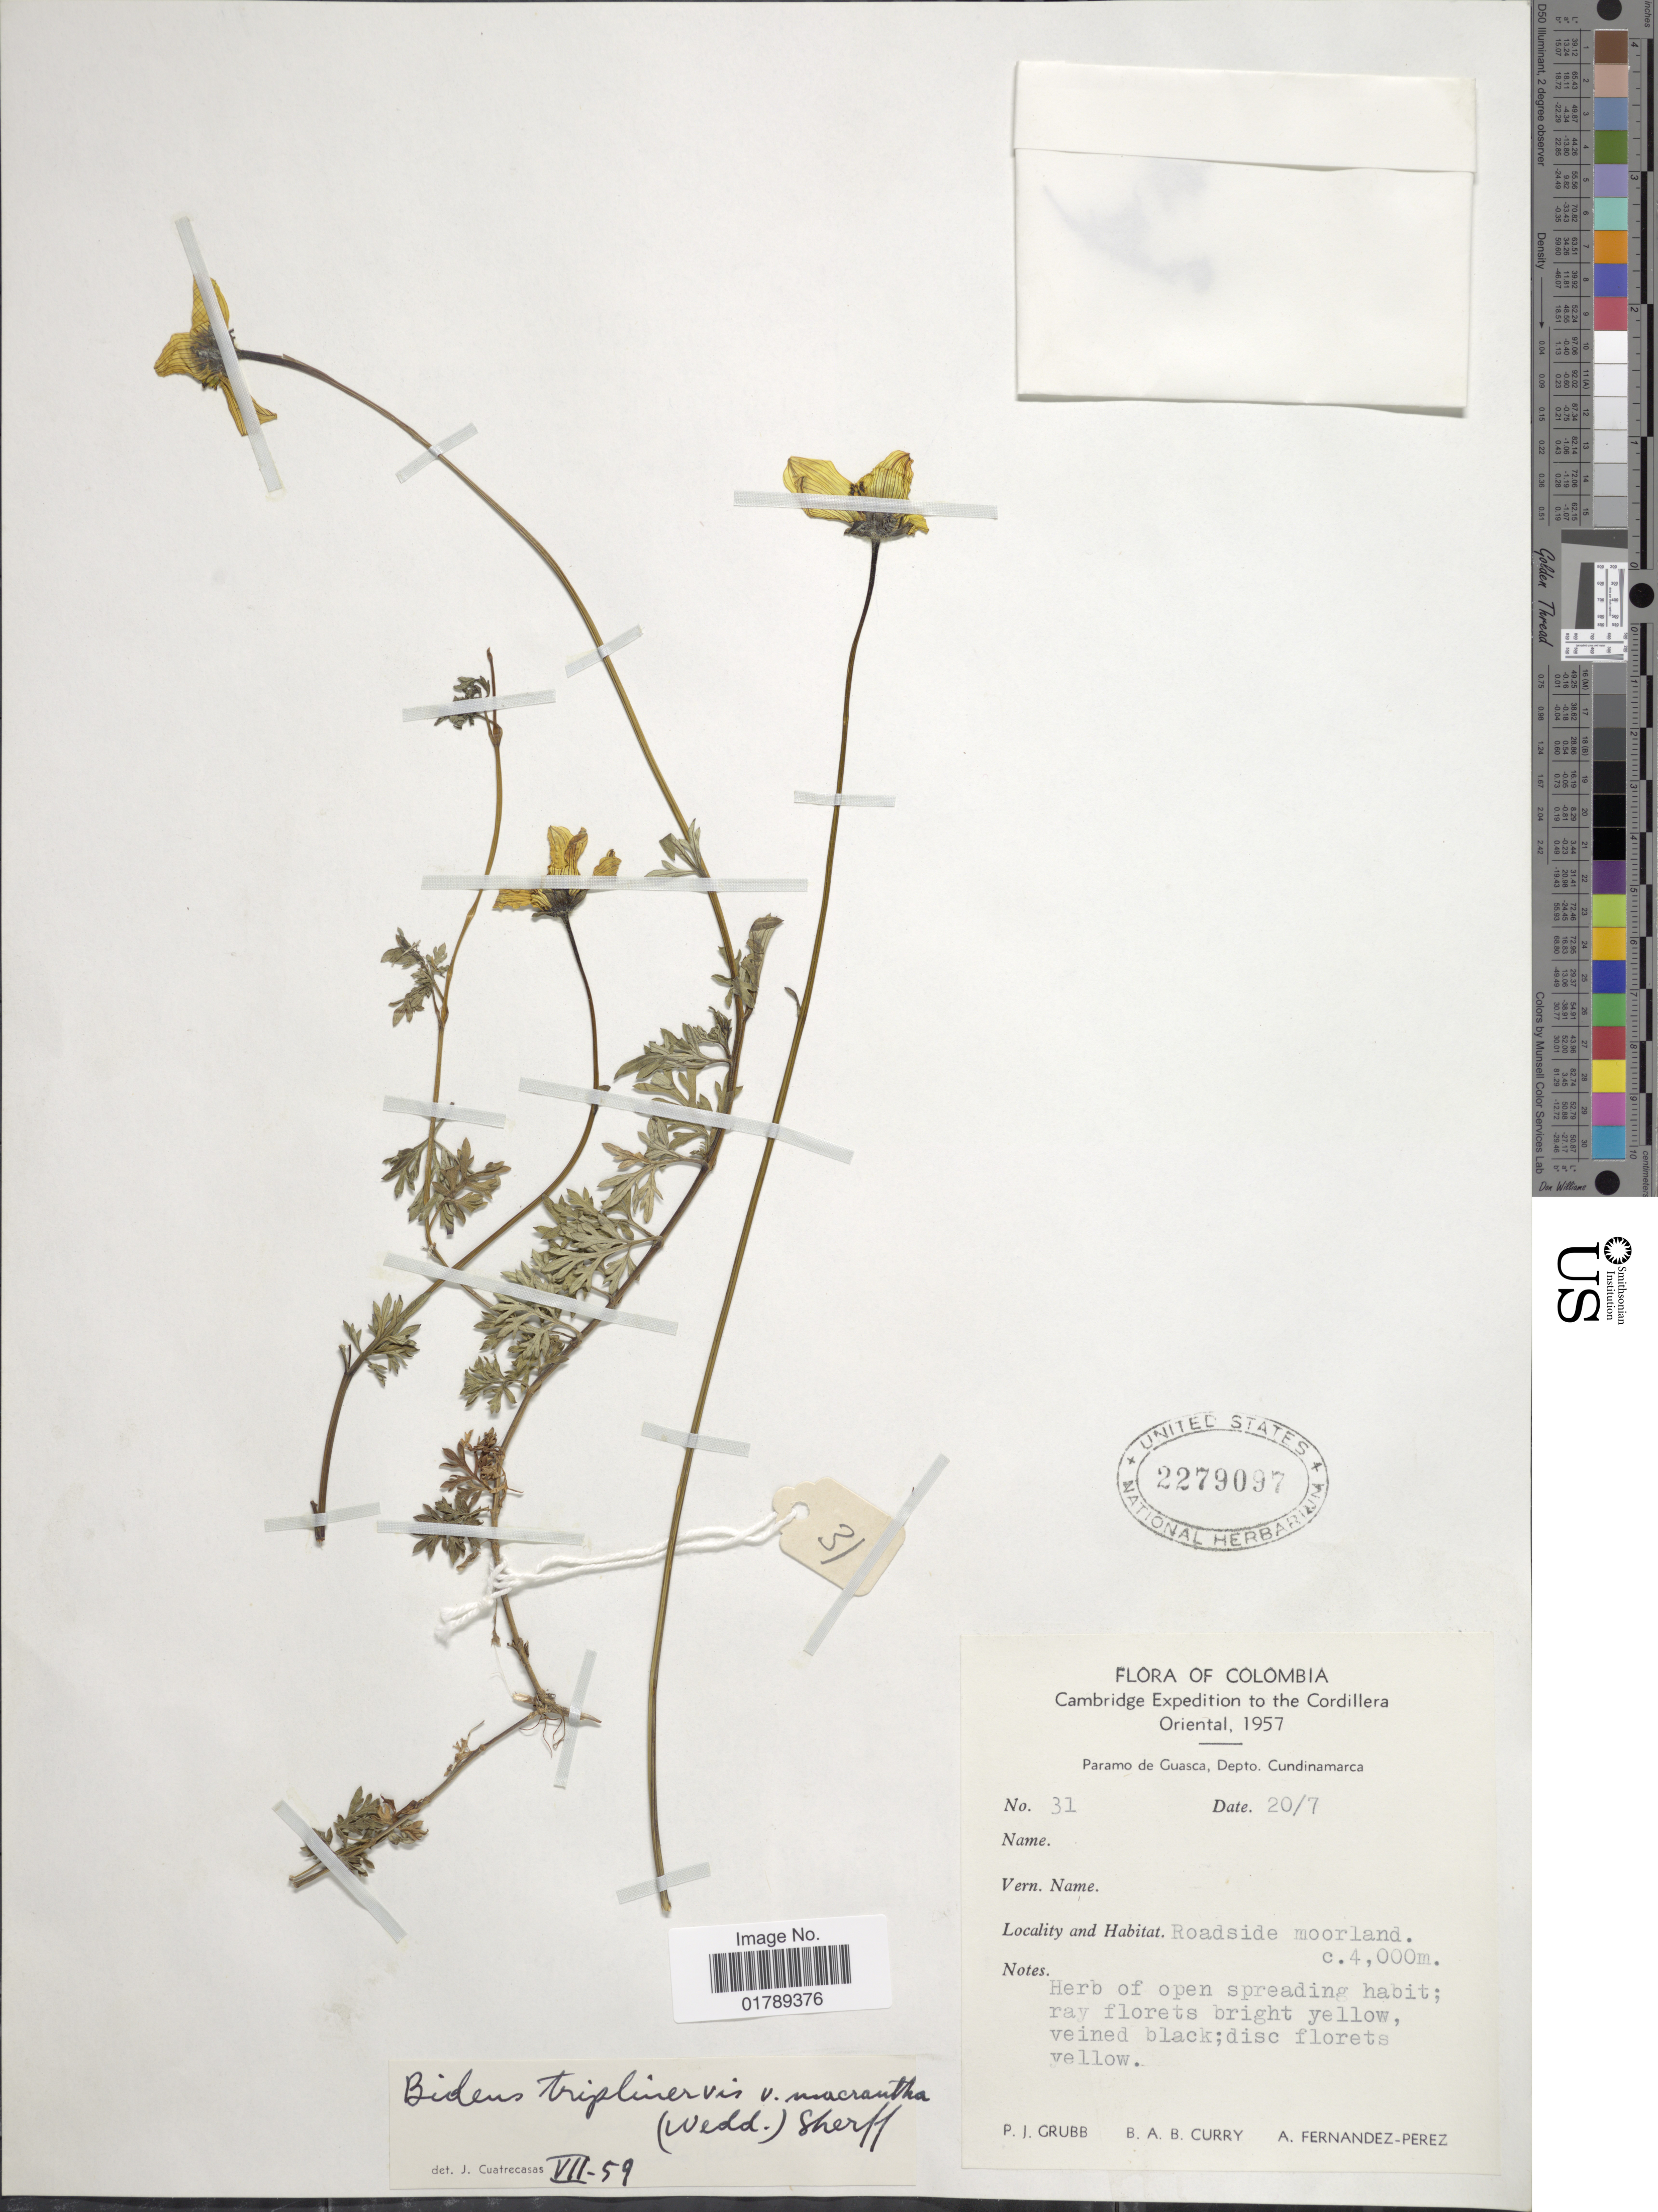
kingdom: Plantae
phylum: Tracheophyta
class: Magnoliopsida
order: Asterales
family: Asteraceae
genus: Bidens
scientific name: Bidens triplinervia var. macrantha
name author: (Wedd.) Sherff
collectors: P. J. Grubb, B. Curry & A. Fernández-Pérez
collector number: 31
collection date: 1957-07-20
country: Colombia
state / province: Cundinamarca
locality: Paramo de Guasca, Depto. Cundinamarca. Roadside moorland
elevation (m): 4000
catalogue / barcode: US 2279097